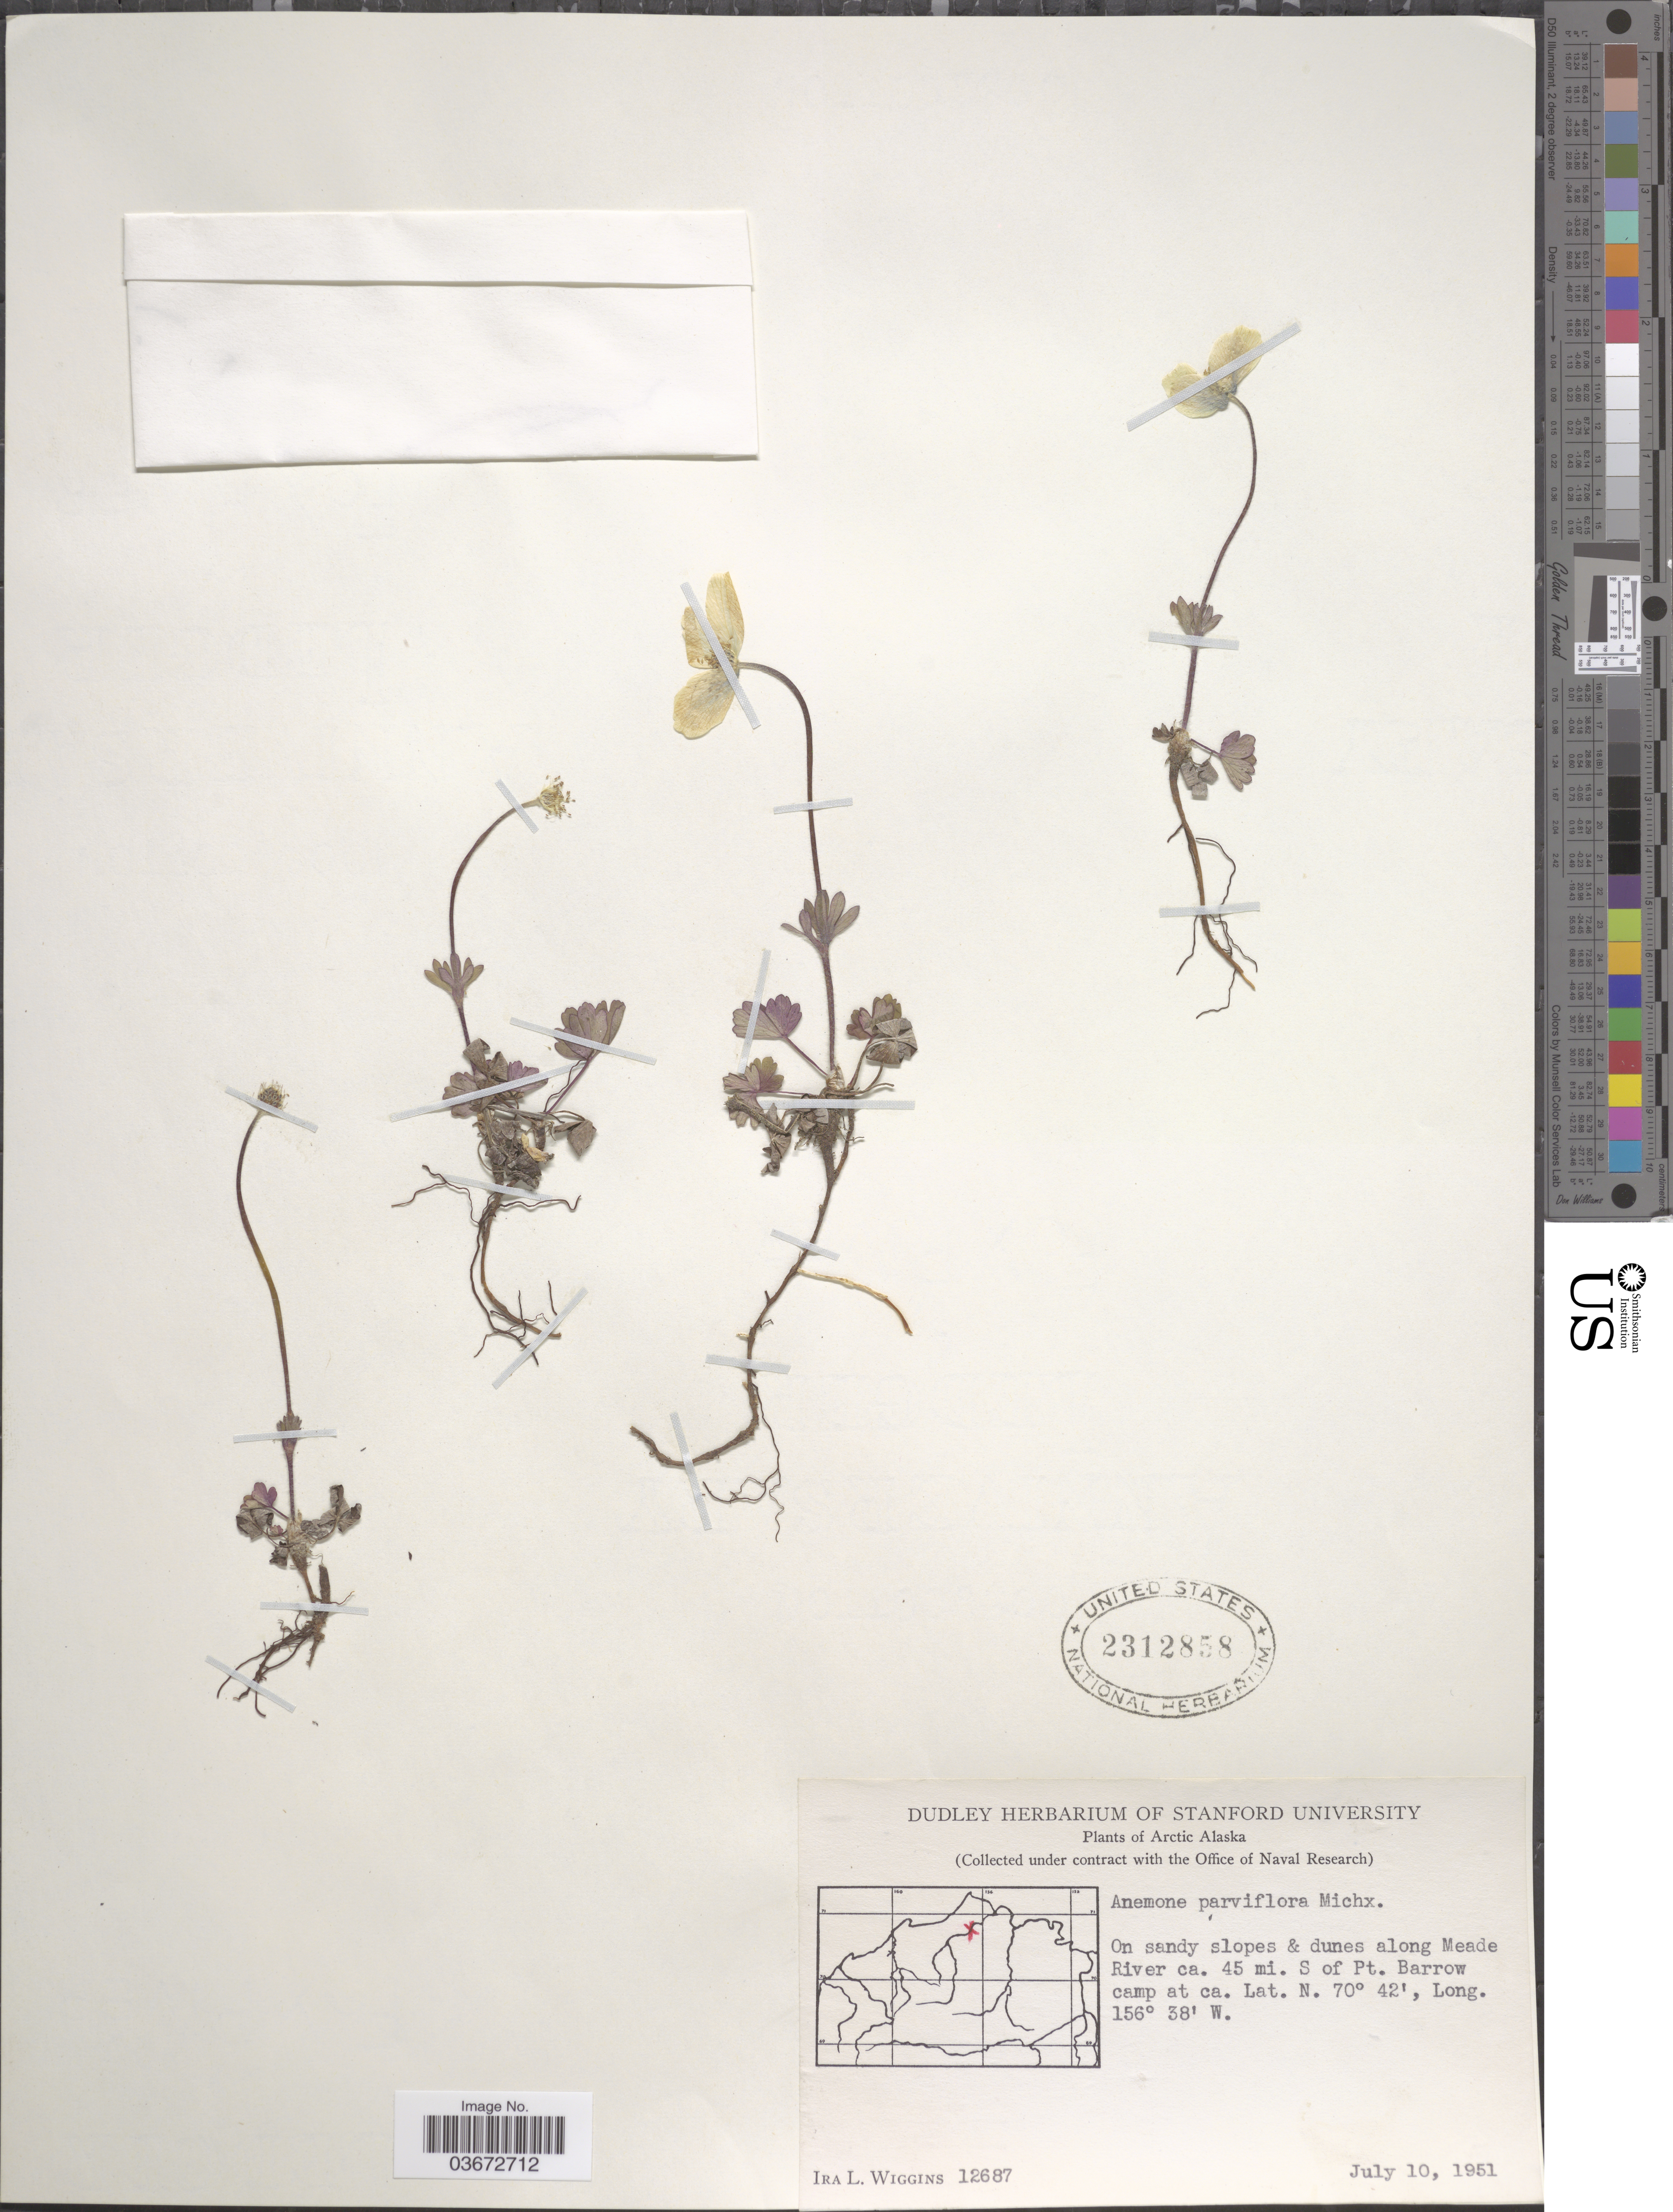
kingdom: Plantae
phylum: Tracheophyta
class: Magnoliopsida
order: Ranunculales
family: Ranunculaceae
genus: Anemone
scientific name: Anemone parviflora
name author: Michx.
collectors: I. L. Wiggins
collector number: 12687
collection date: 1951-07-10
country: United States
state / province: Alaska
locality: Arctic Alaska. Along Meade River ca. 45 mi. S of Pt. Barrow camp.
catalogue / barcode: US 2312858